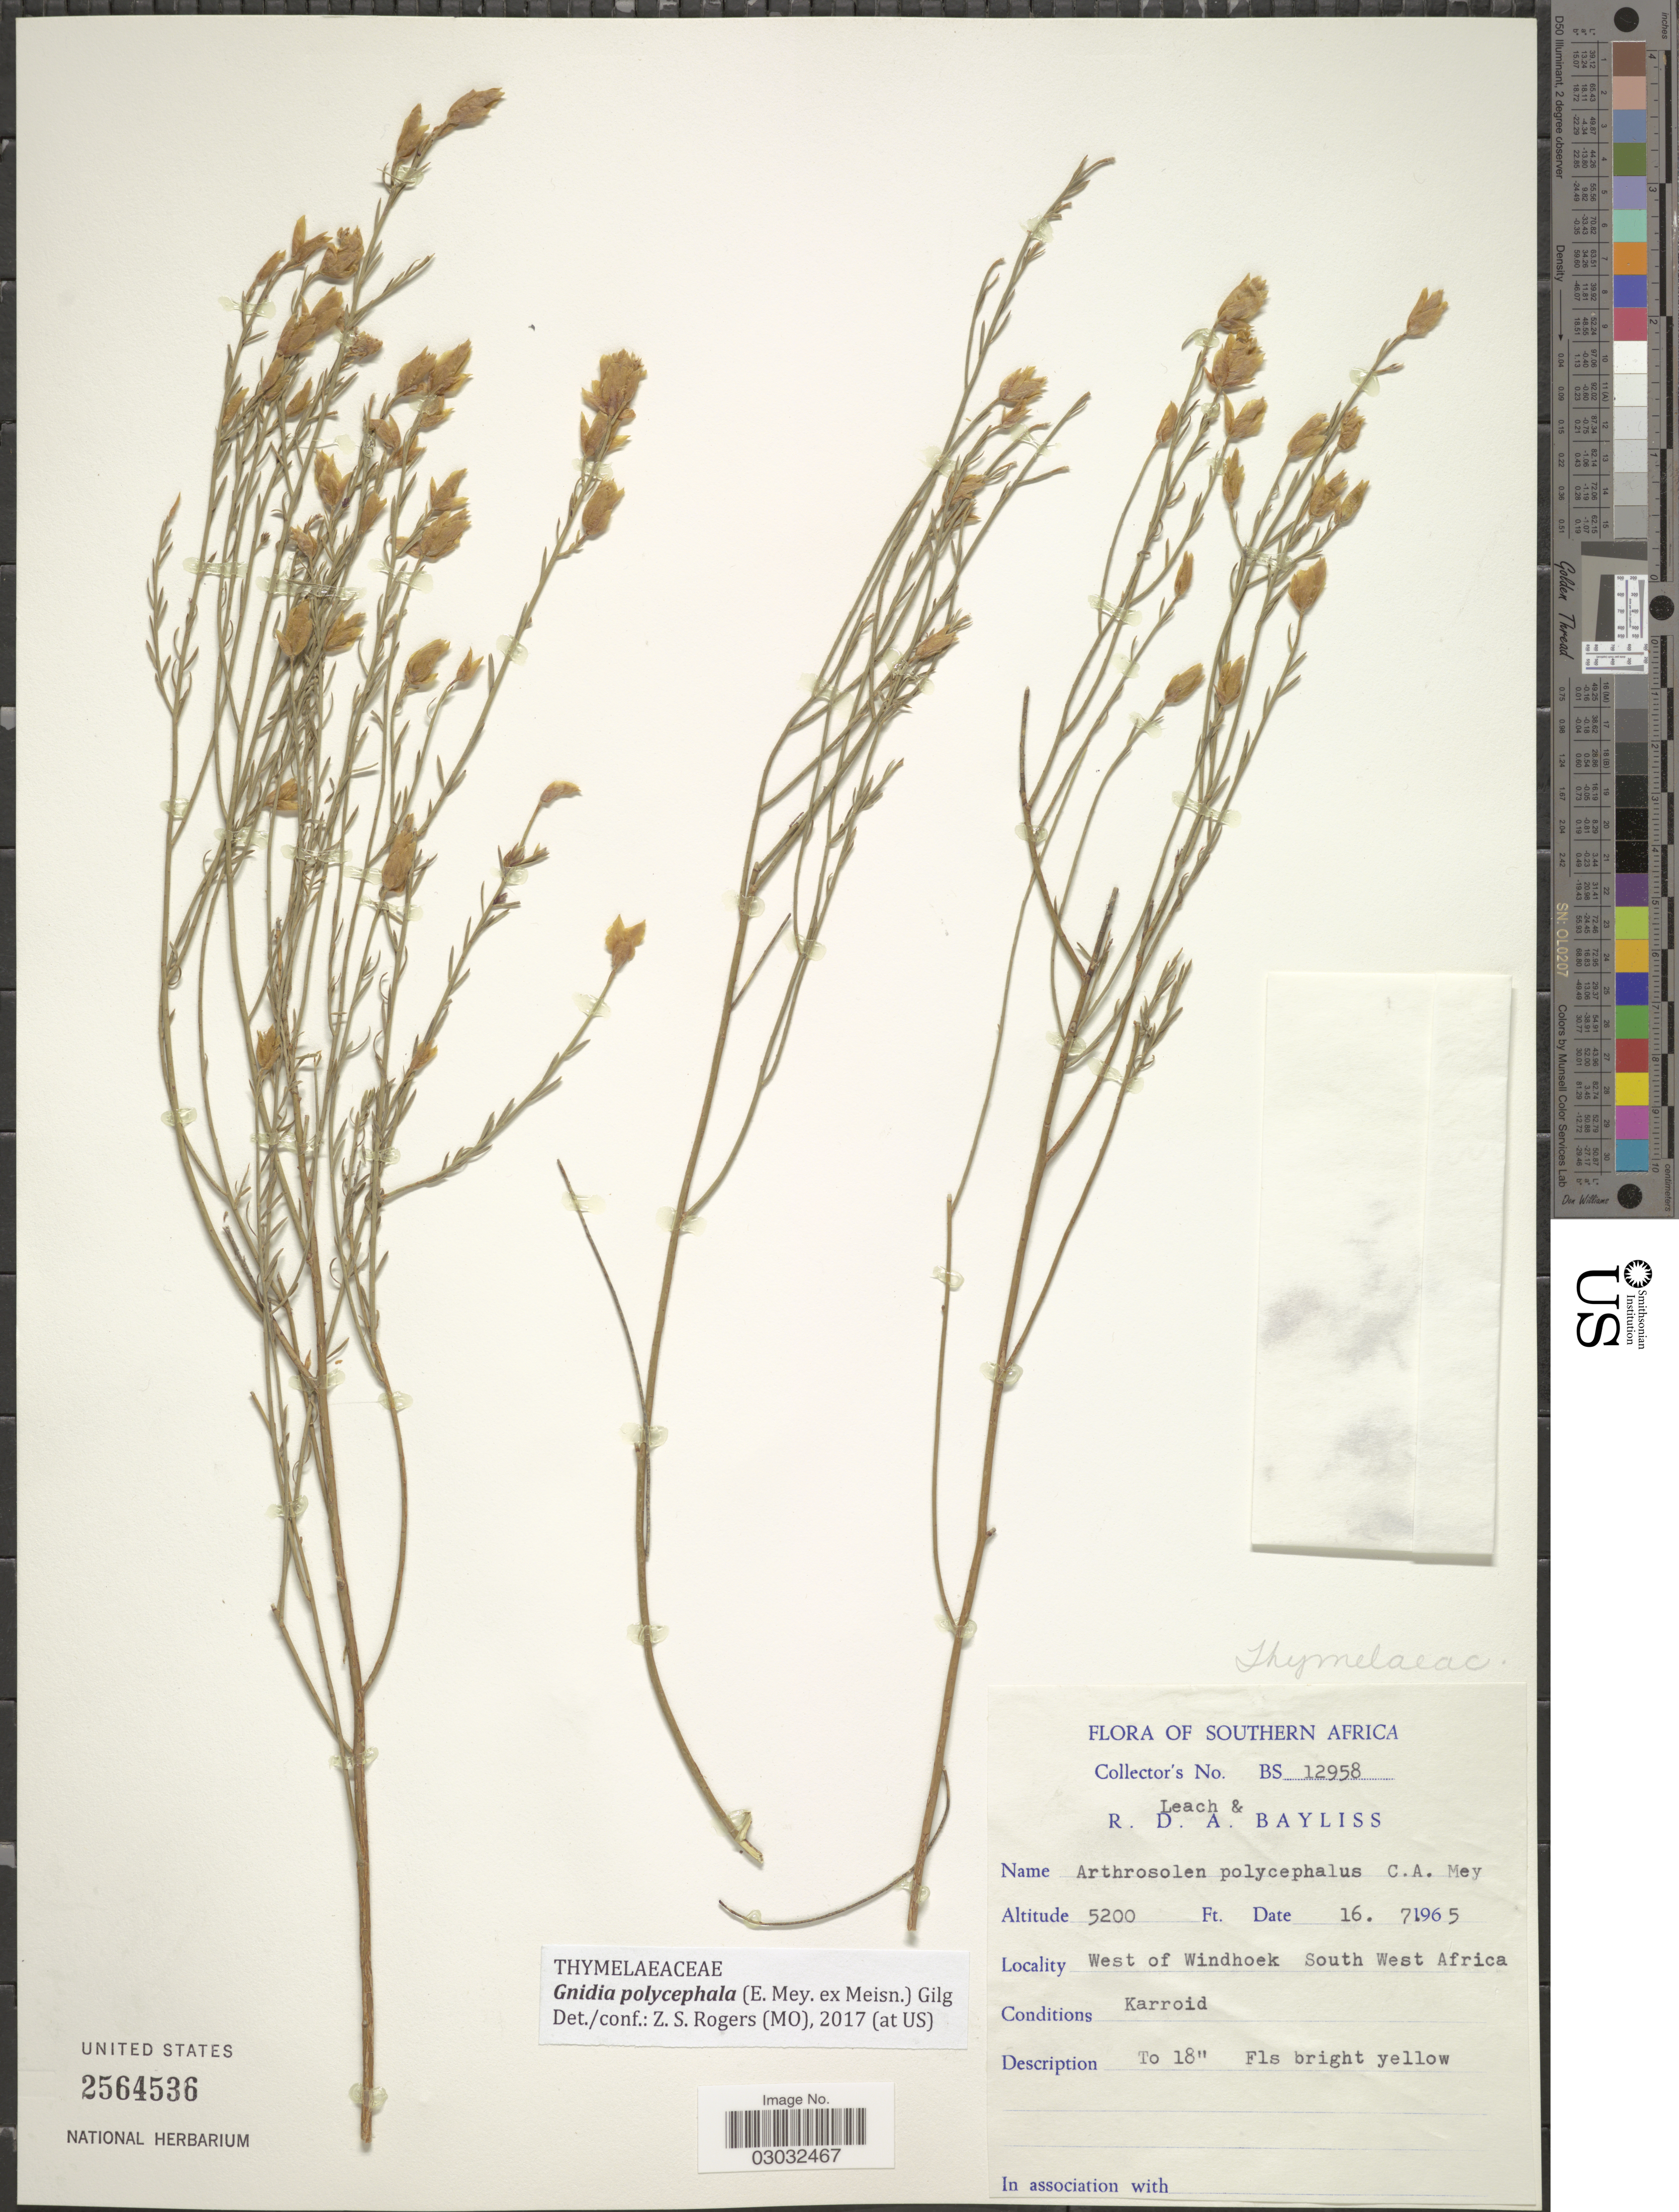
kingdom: Plantae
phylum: Tracheophyta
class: Magnoliopsida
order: Malvales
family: Thymelaeaceae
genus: Lasiosiphon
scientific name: Lasiosiphon polycephalus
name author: (E. Mey. ex Meisn.) H. Pearson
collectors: Leach & R. Bayliss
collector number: BS12958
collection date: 1965-07-16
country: Namibia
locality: Southern Africa. West of Windhoek South West Africa.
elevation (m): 1585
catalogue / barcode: US 2564536